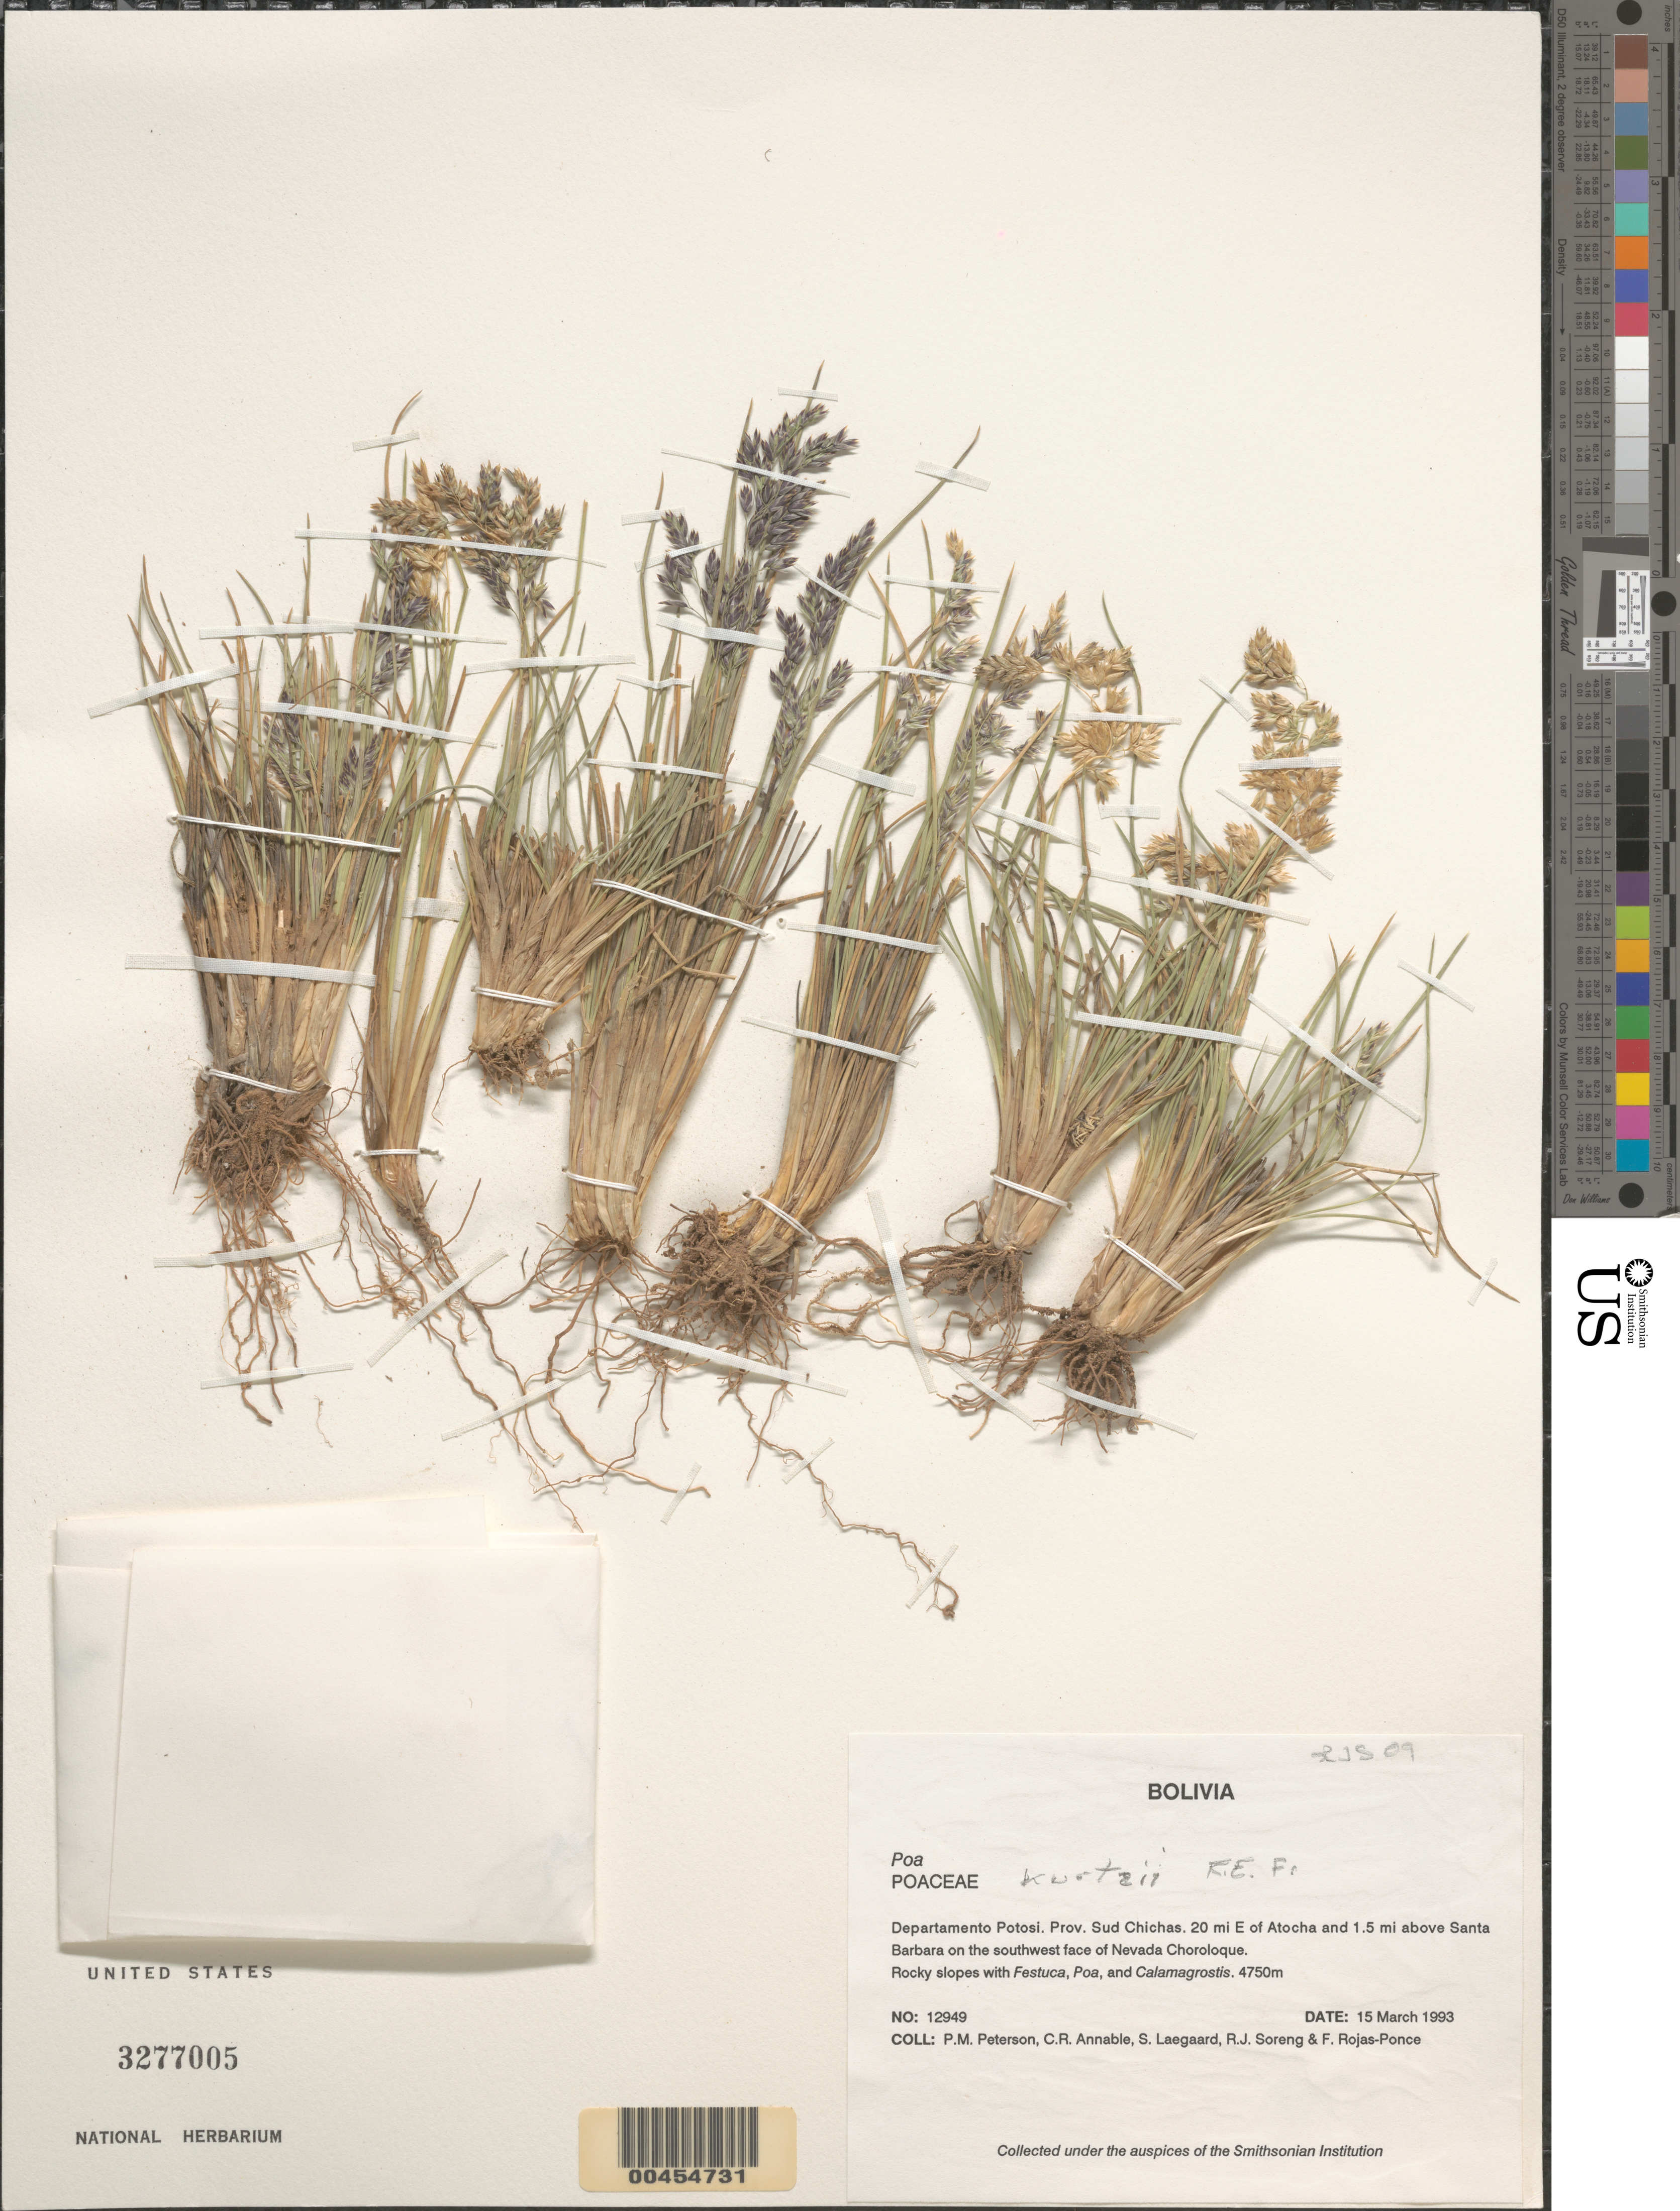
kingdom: Plantae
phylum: Tracheophyta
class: Liliopsida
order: Poales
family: Poaceae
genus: Poa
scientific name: Poa kurtzii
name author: R.E. Fr.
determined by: Soreng, Robert J., Research Associate (BOT), Smithsonian Institution - National Museum of Natural History (UNITED STATES)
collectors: P. M. Peterson, C. R. Annable, S. Lægaard, R. J. Soreng & F. Rojas-Ponce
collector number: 12949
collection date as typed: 15 Mar 1993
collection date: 1993-03-15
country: Bolivia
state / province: Potosí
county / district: Sud Chichas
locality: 20 mi E of Atocha and 1.5 mi above Santa Barbara on the SW face of Nevada Choroloque.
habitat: Rocky slopes with Festuca, Poa, and Calamagrostis.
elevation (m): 4750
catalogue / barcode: US 3277005